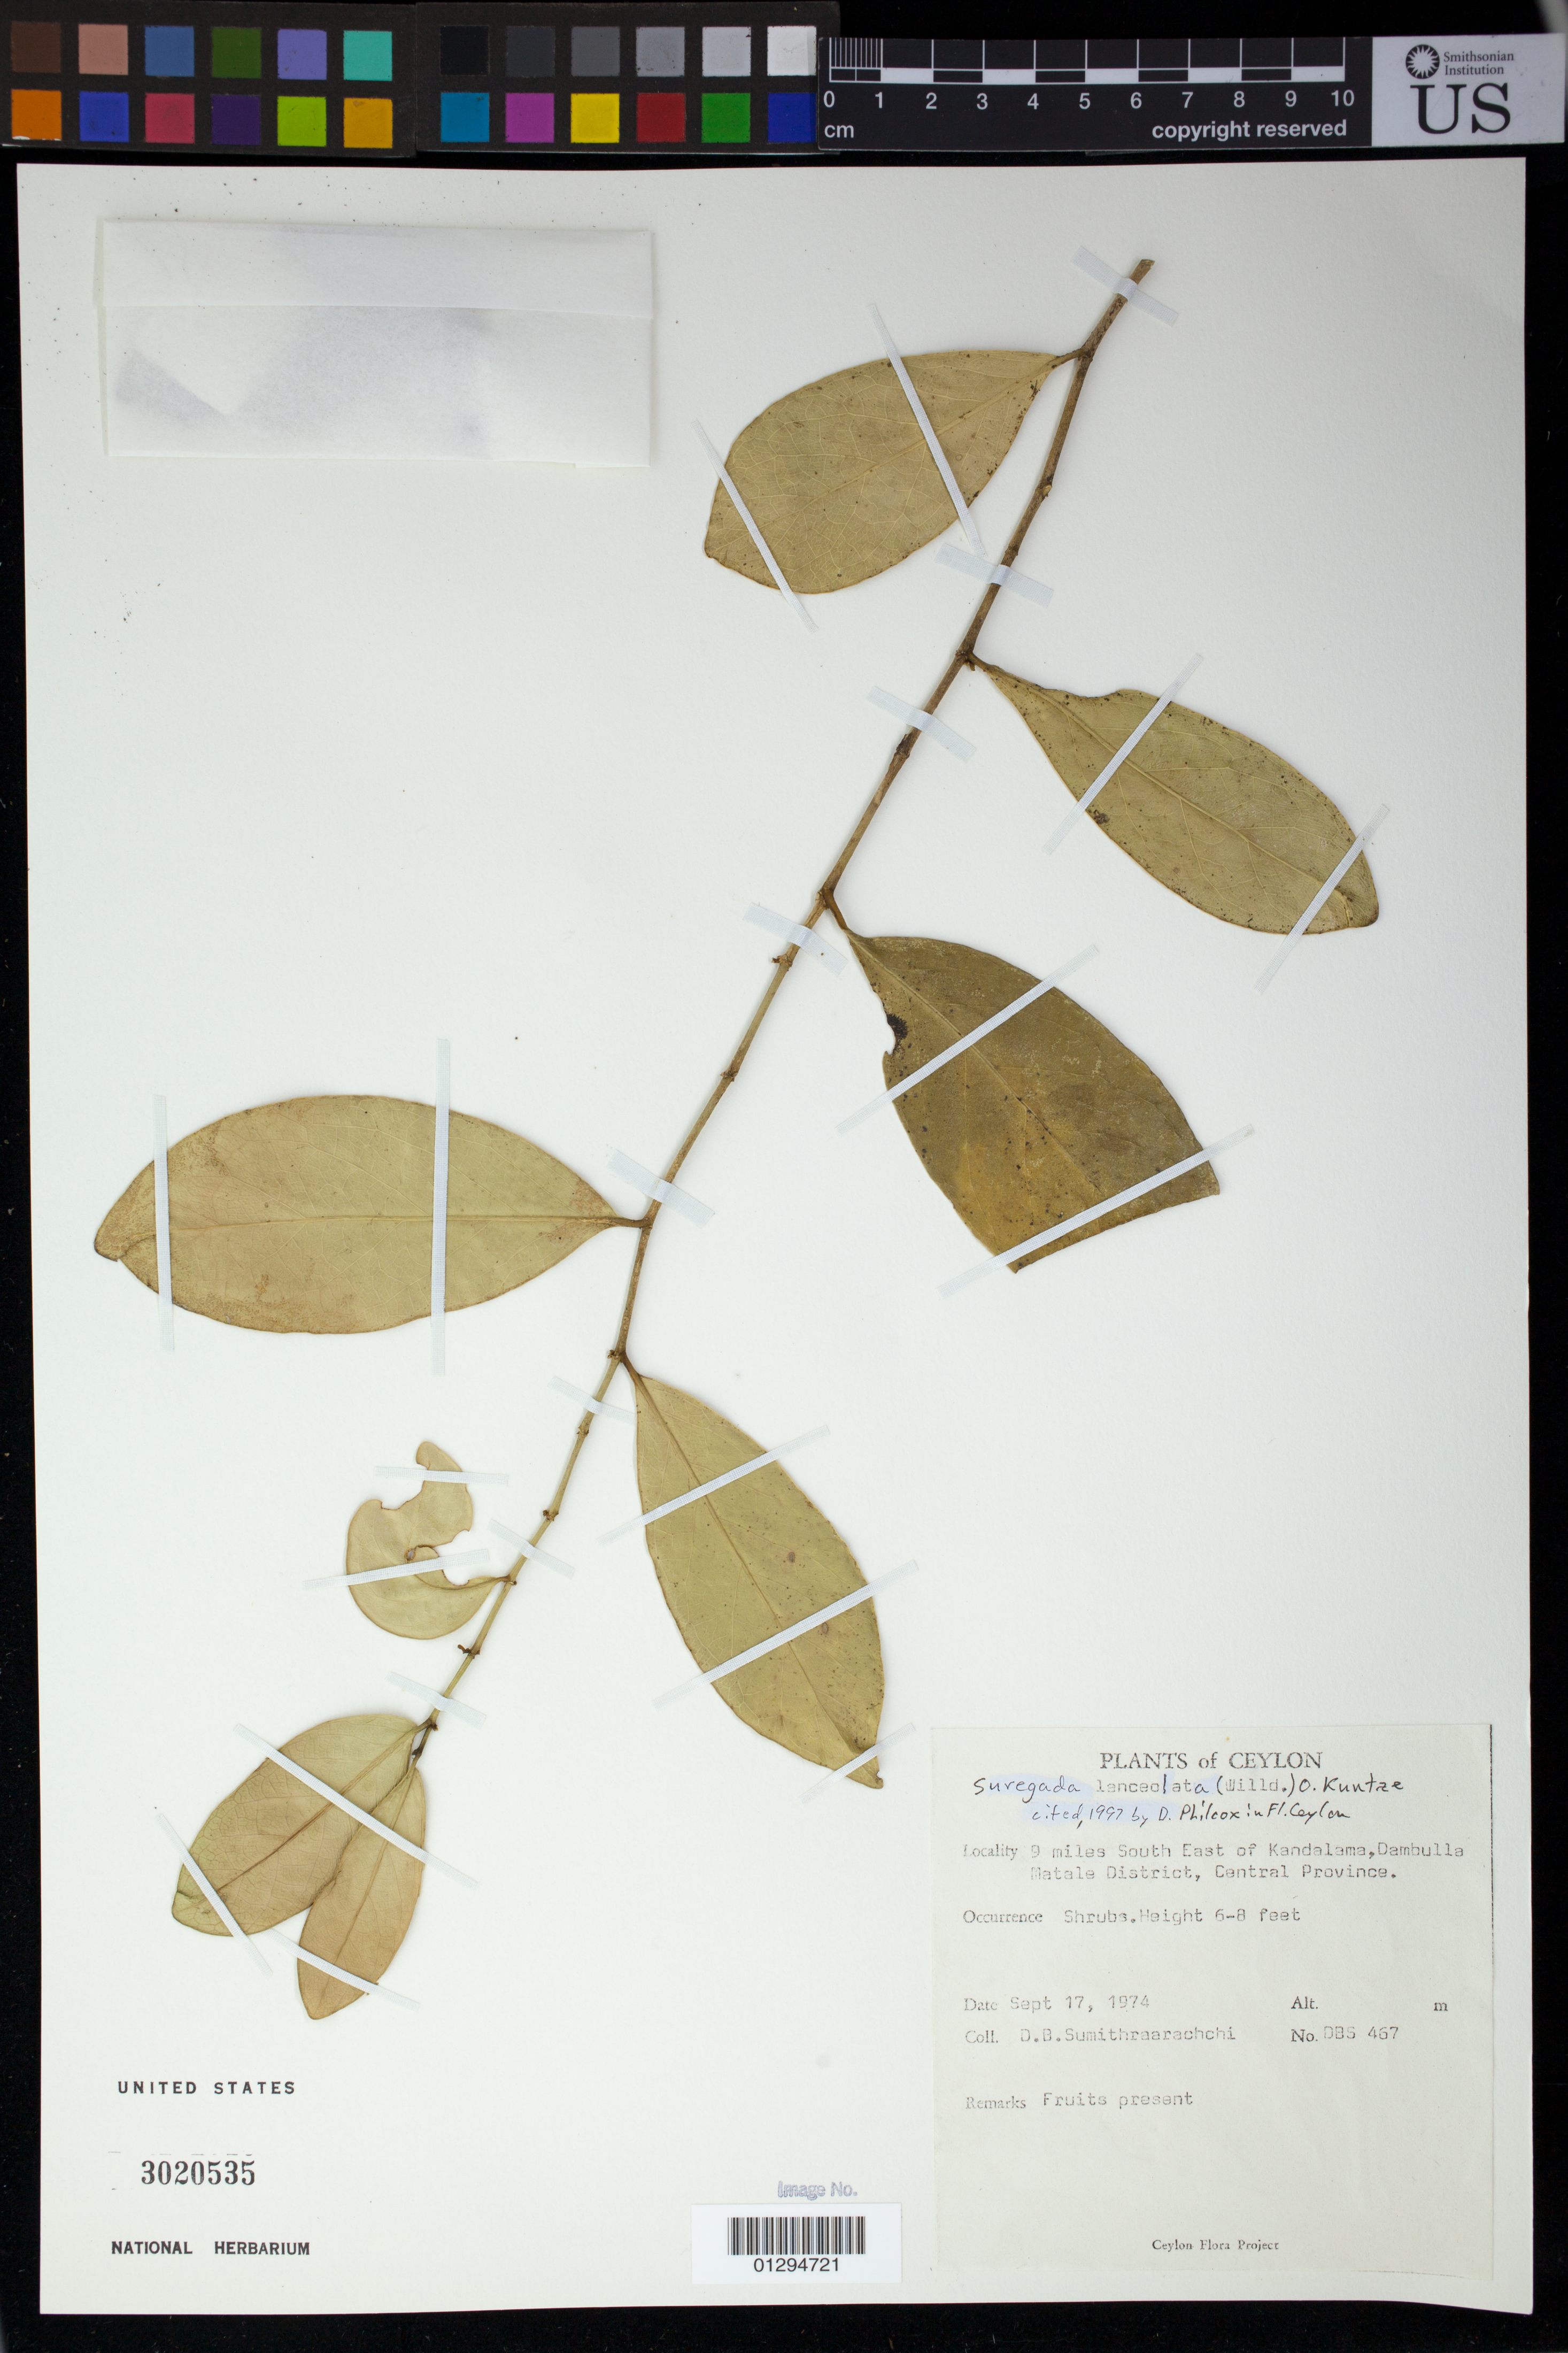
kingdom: Plantae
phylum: Tracheophyta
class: Magnoliopsida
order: Malpighiales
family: Euphorbiaceae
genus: Suregada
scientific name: Suregada lanceolata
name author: (Willd.) Kuntze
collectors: D. B. Sumithraarachchi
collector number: DBS 467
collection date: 1974-09-17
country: Sri Lanka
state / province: Central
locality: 9 miles South East of Kandalama, Dambulla Matale District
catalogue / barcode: US 3020535